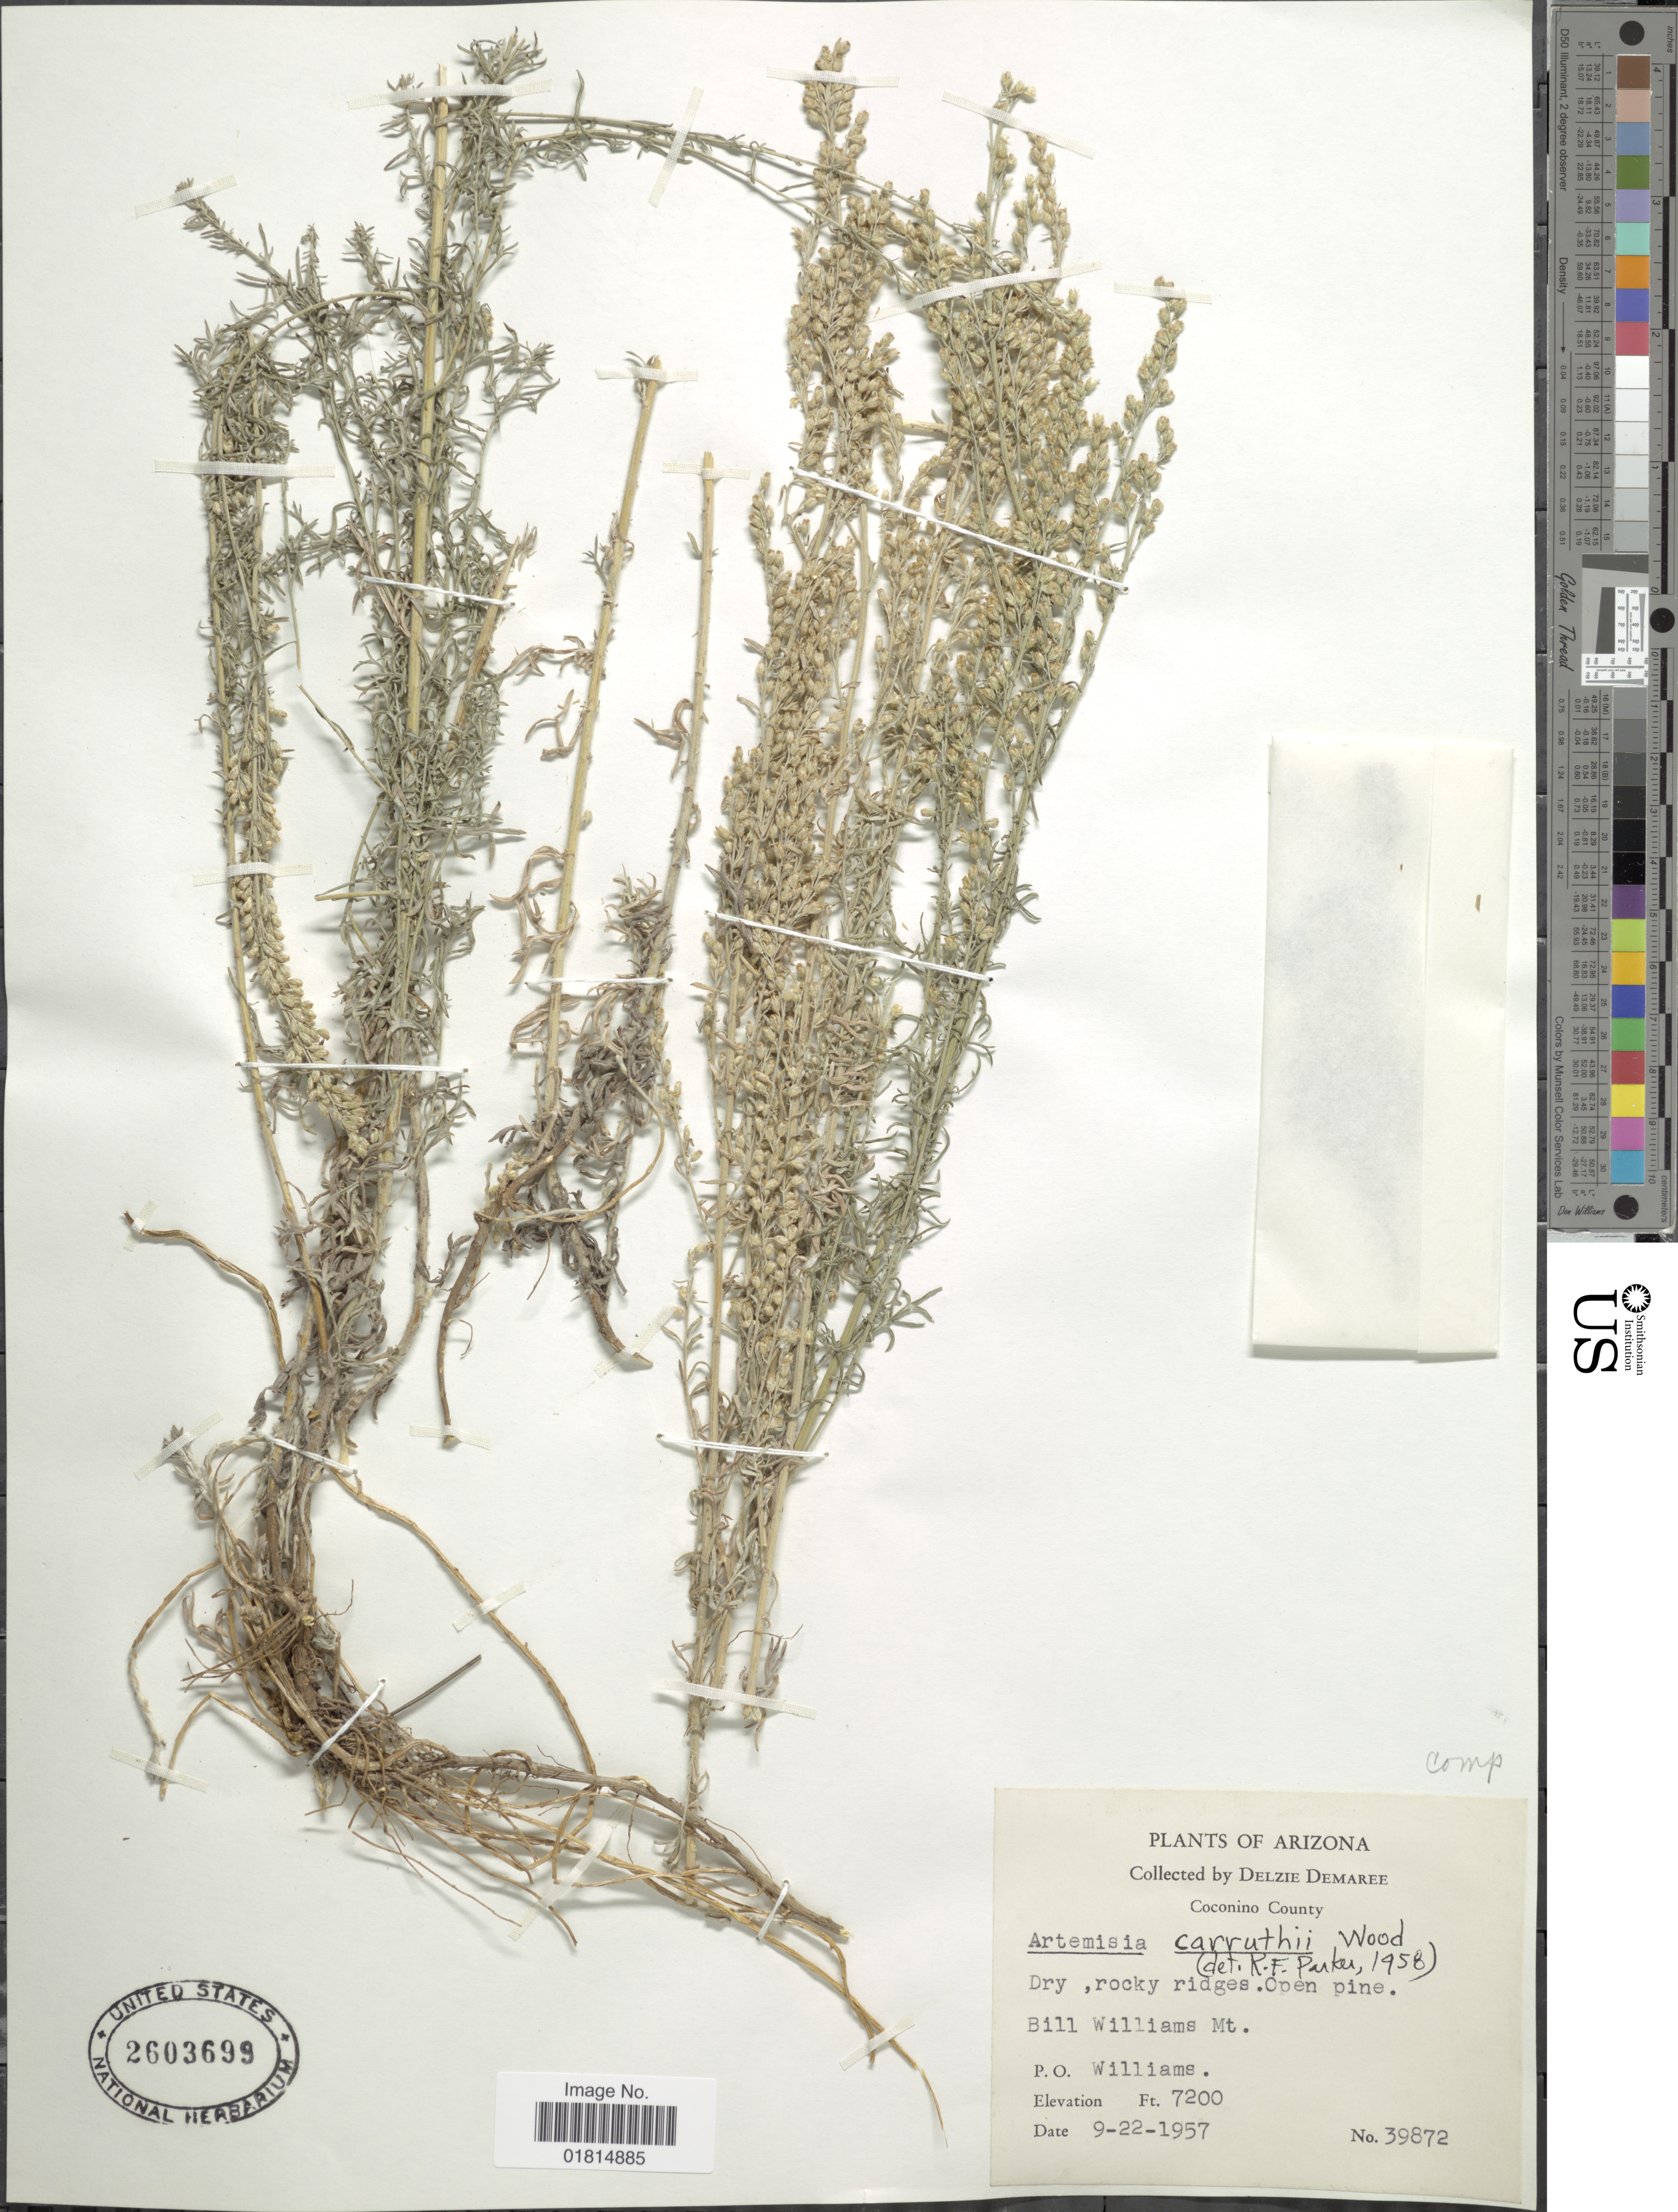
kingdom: Plantae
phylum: Tracheophyta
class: Magnoliopsida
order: Asterales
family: Asteraceae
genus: Artemisia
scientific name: Artemisia carruthii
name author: Alph. Wood ex Carruth.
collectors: D. Demaree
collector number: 39872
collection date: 1957-09-22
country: United States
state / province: Arizona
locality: Coconino County. Bill Williams Mt. P.O. Williams.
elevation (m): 2195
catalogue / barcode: US 2603699